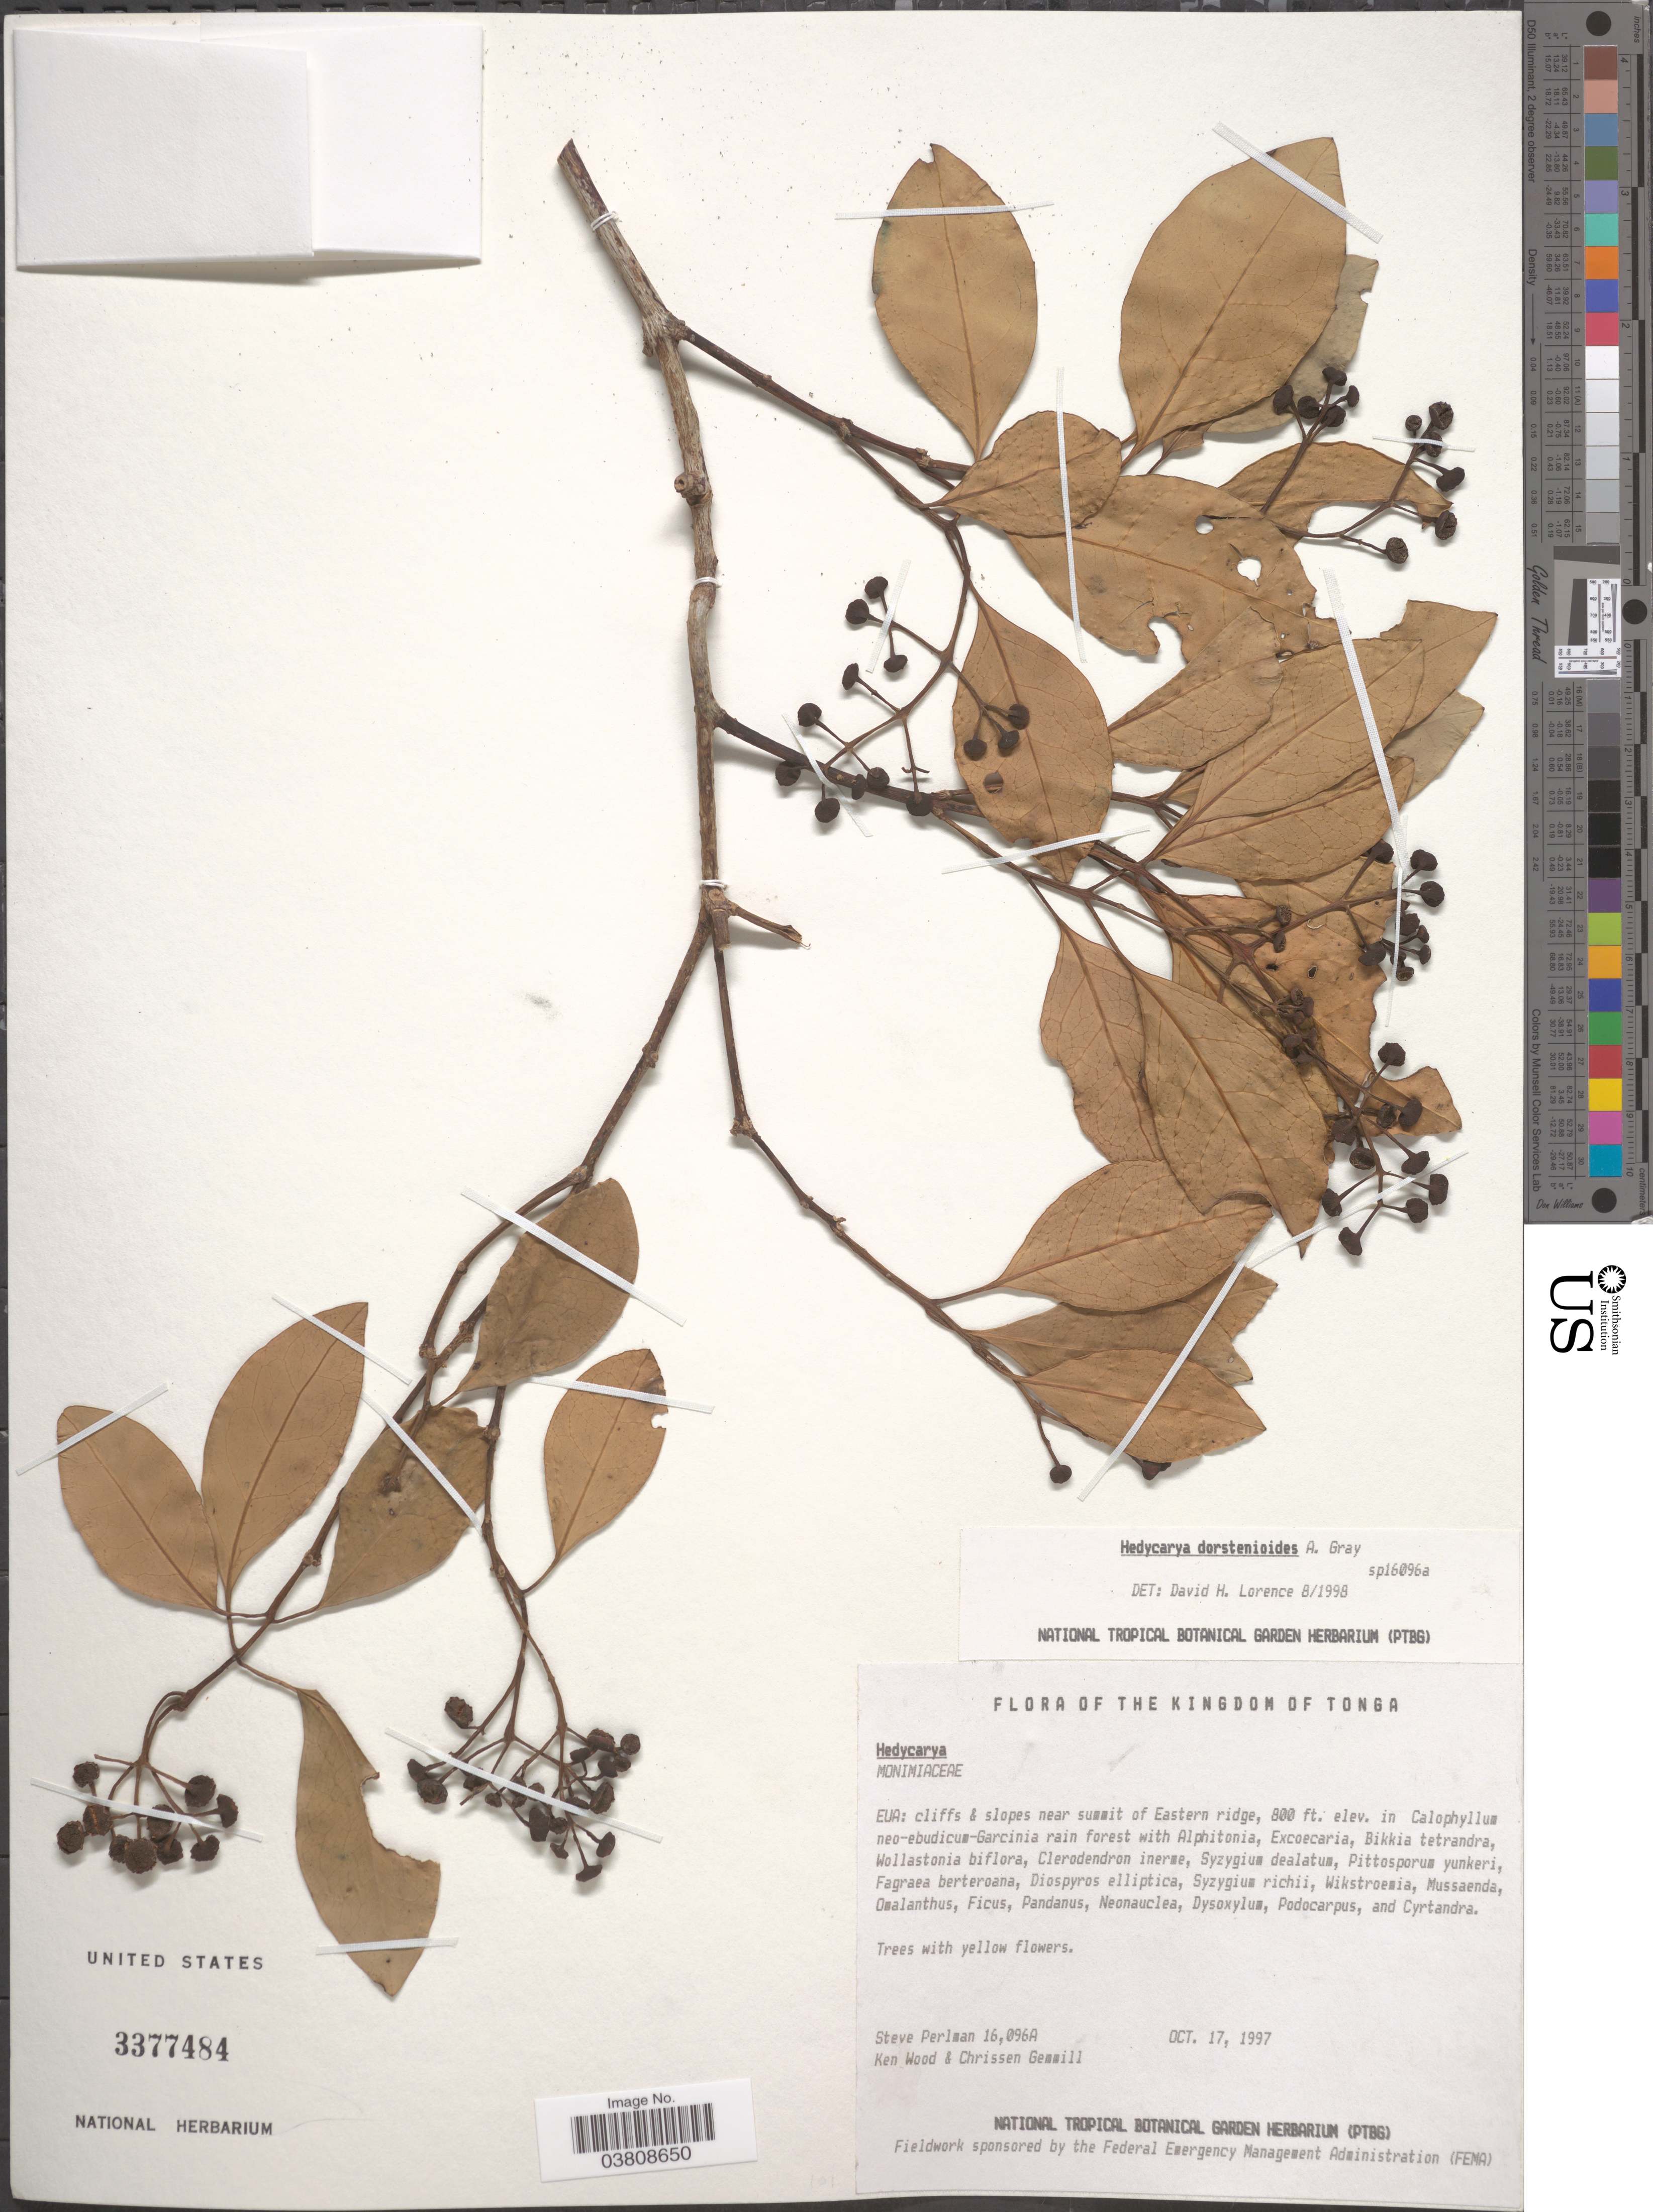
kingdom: Plantae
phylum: Tracheophyta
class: Magnoliopsida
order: Laurales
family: Monimiaceae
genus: Hedycarya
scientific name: Hedycarya dorstenioides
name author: A. Gray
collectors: S. Perlman, K. Wood & C. Gemmill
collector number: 16096A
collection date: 1997-10-17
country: Tonga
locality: Kingdom of Tonga. Eua: cliff & slopes near summit of Eastern ridge.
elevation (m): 244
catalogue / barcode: US 3377484